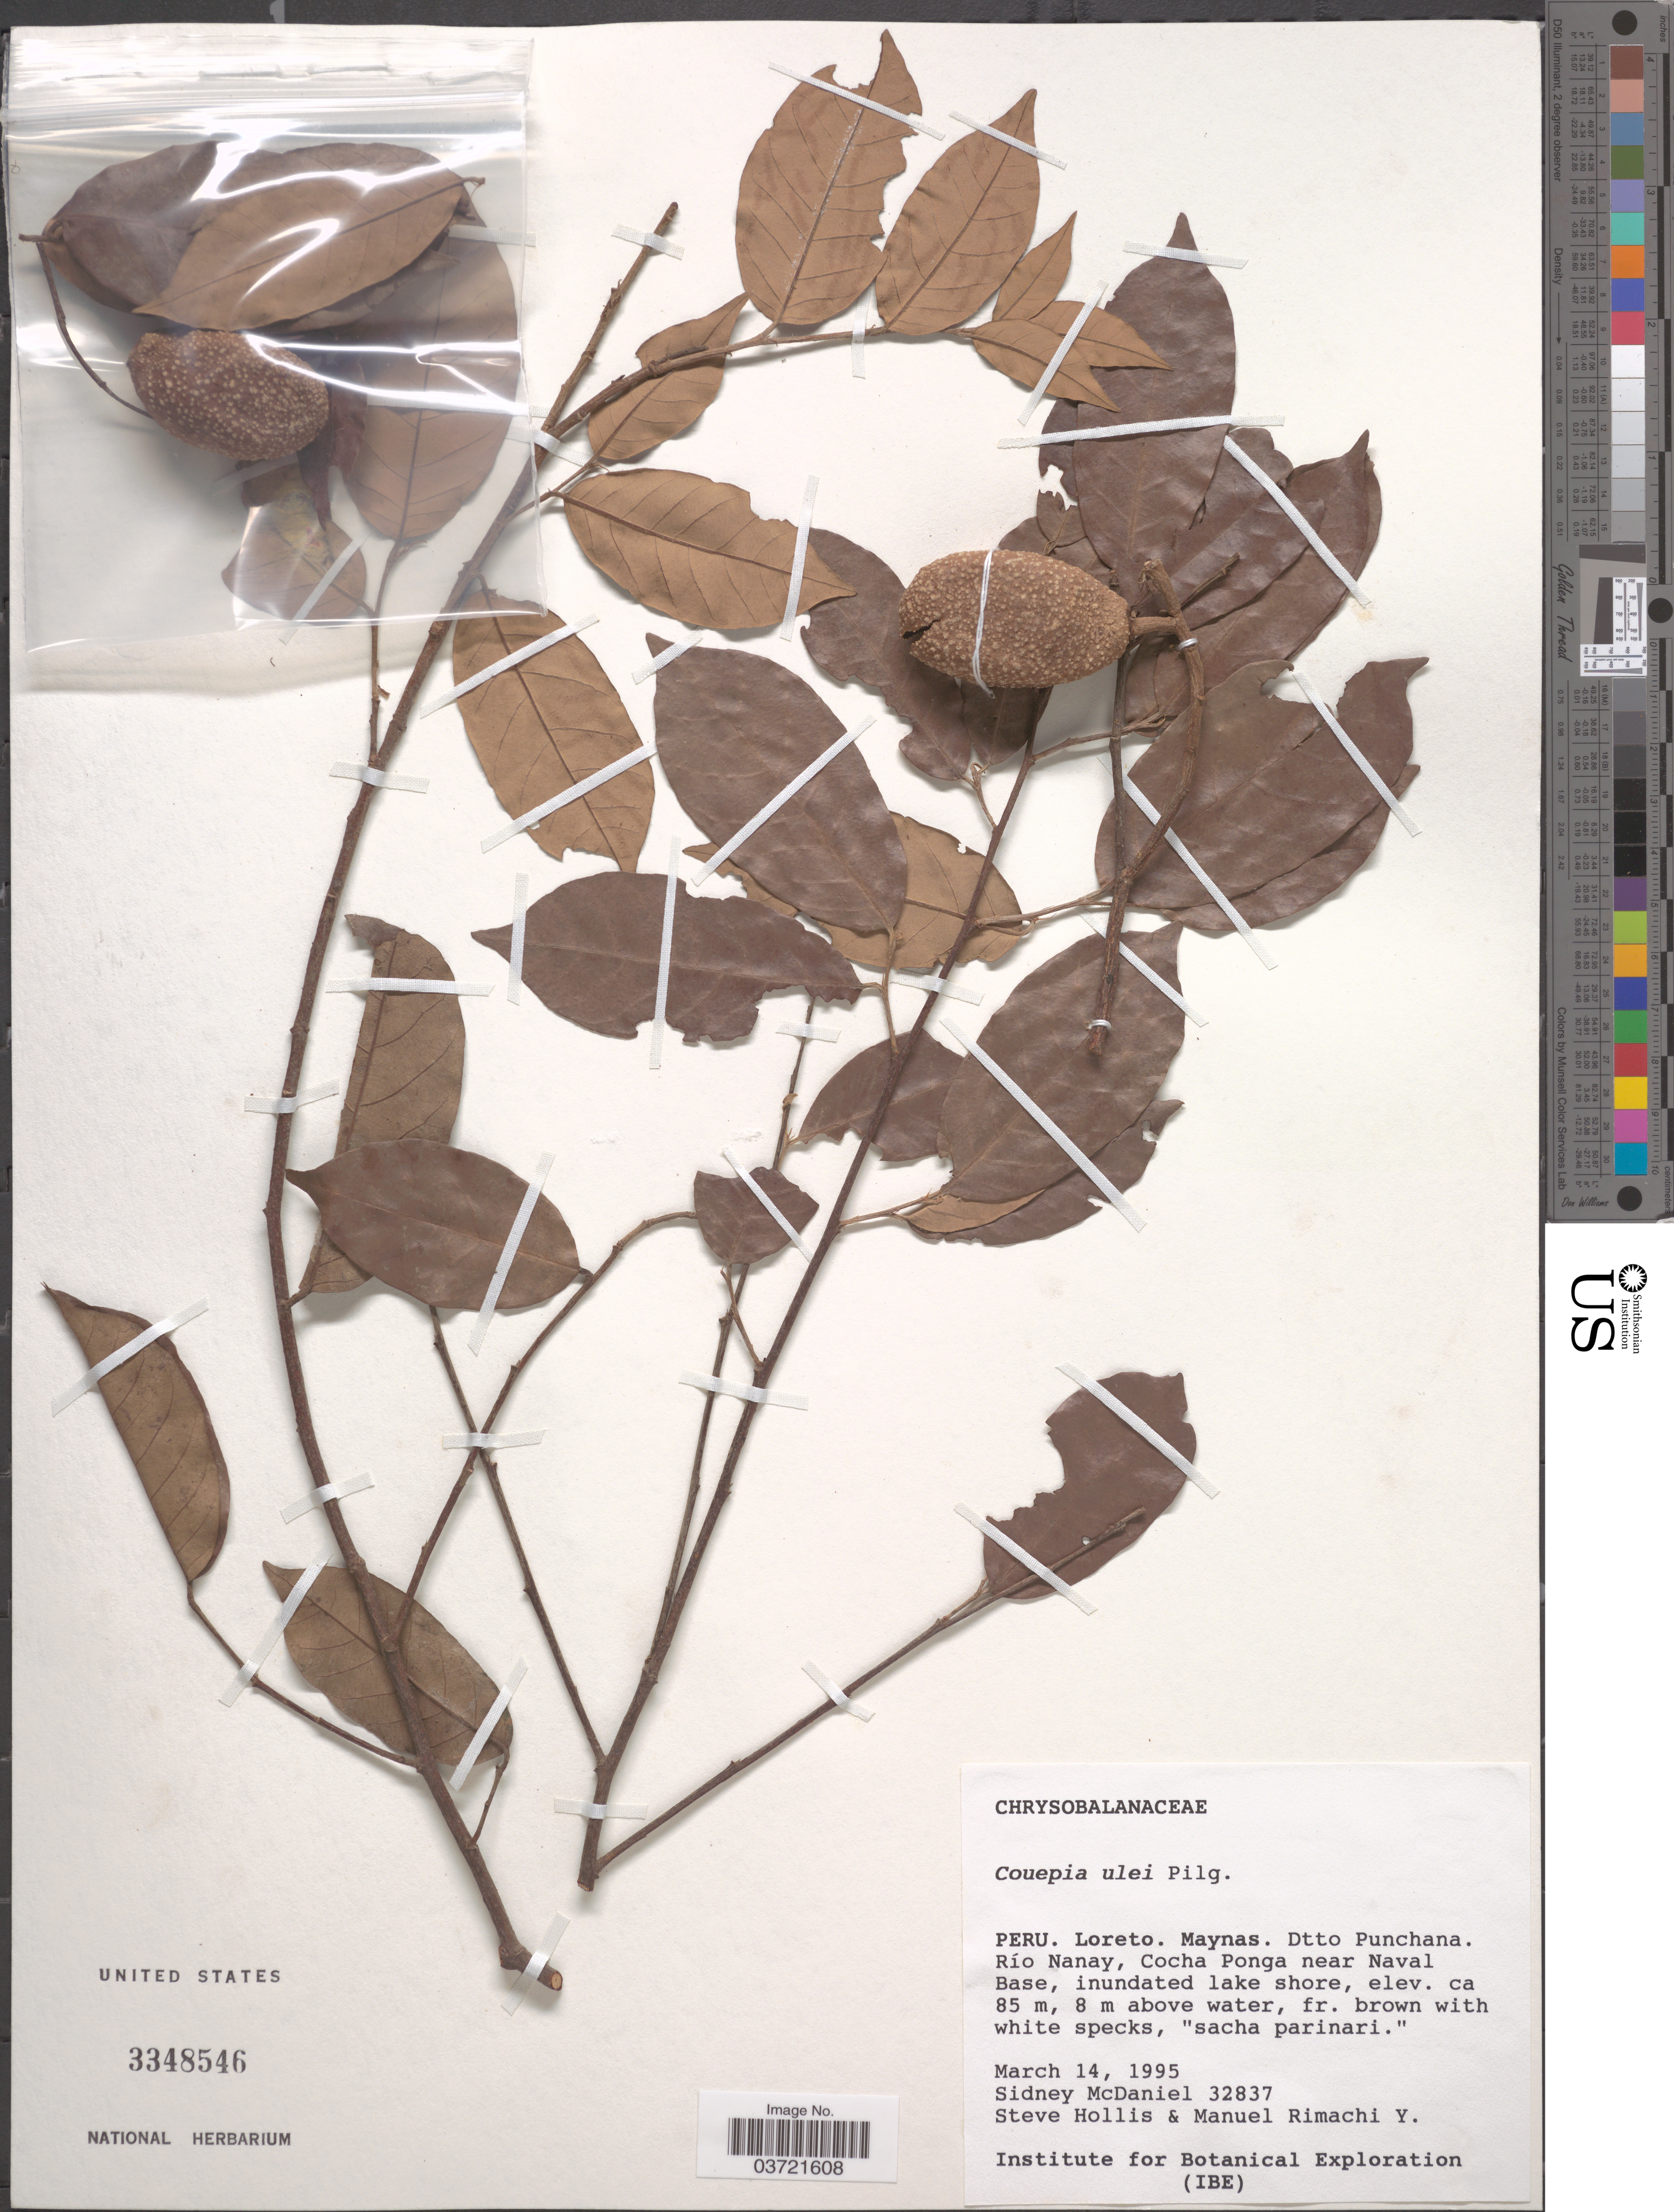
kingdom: Plantae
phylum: Tracheophyta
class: Magnoliopsida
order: Malpighiales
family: Chrysobalanaceae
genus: Couepia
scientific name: Couepia ulei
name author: Pilg.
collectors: S. McDaniel, S. Hollis & M. Rimachi Y.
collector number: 32837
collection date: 1995-03-14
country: Peru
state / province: Loreto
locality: Maynas. Dtto Punchana. Río Nanay, Cocha Ponga near Naval Base.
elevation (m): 85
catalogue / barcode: US 3348546